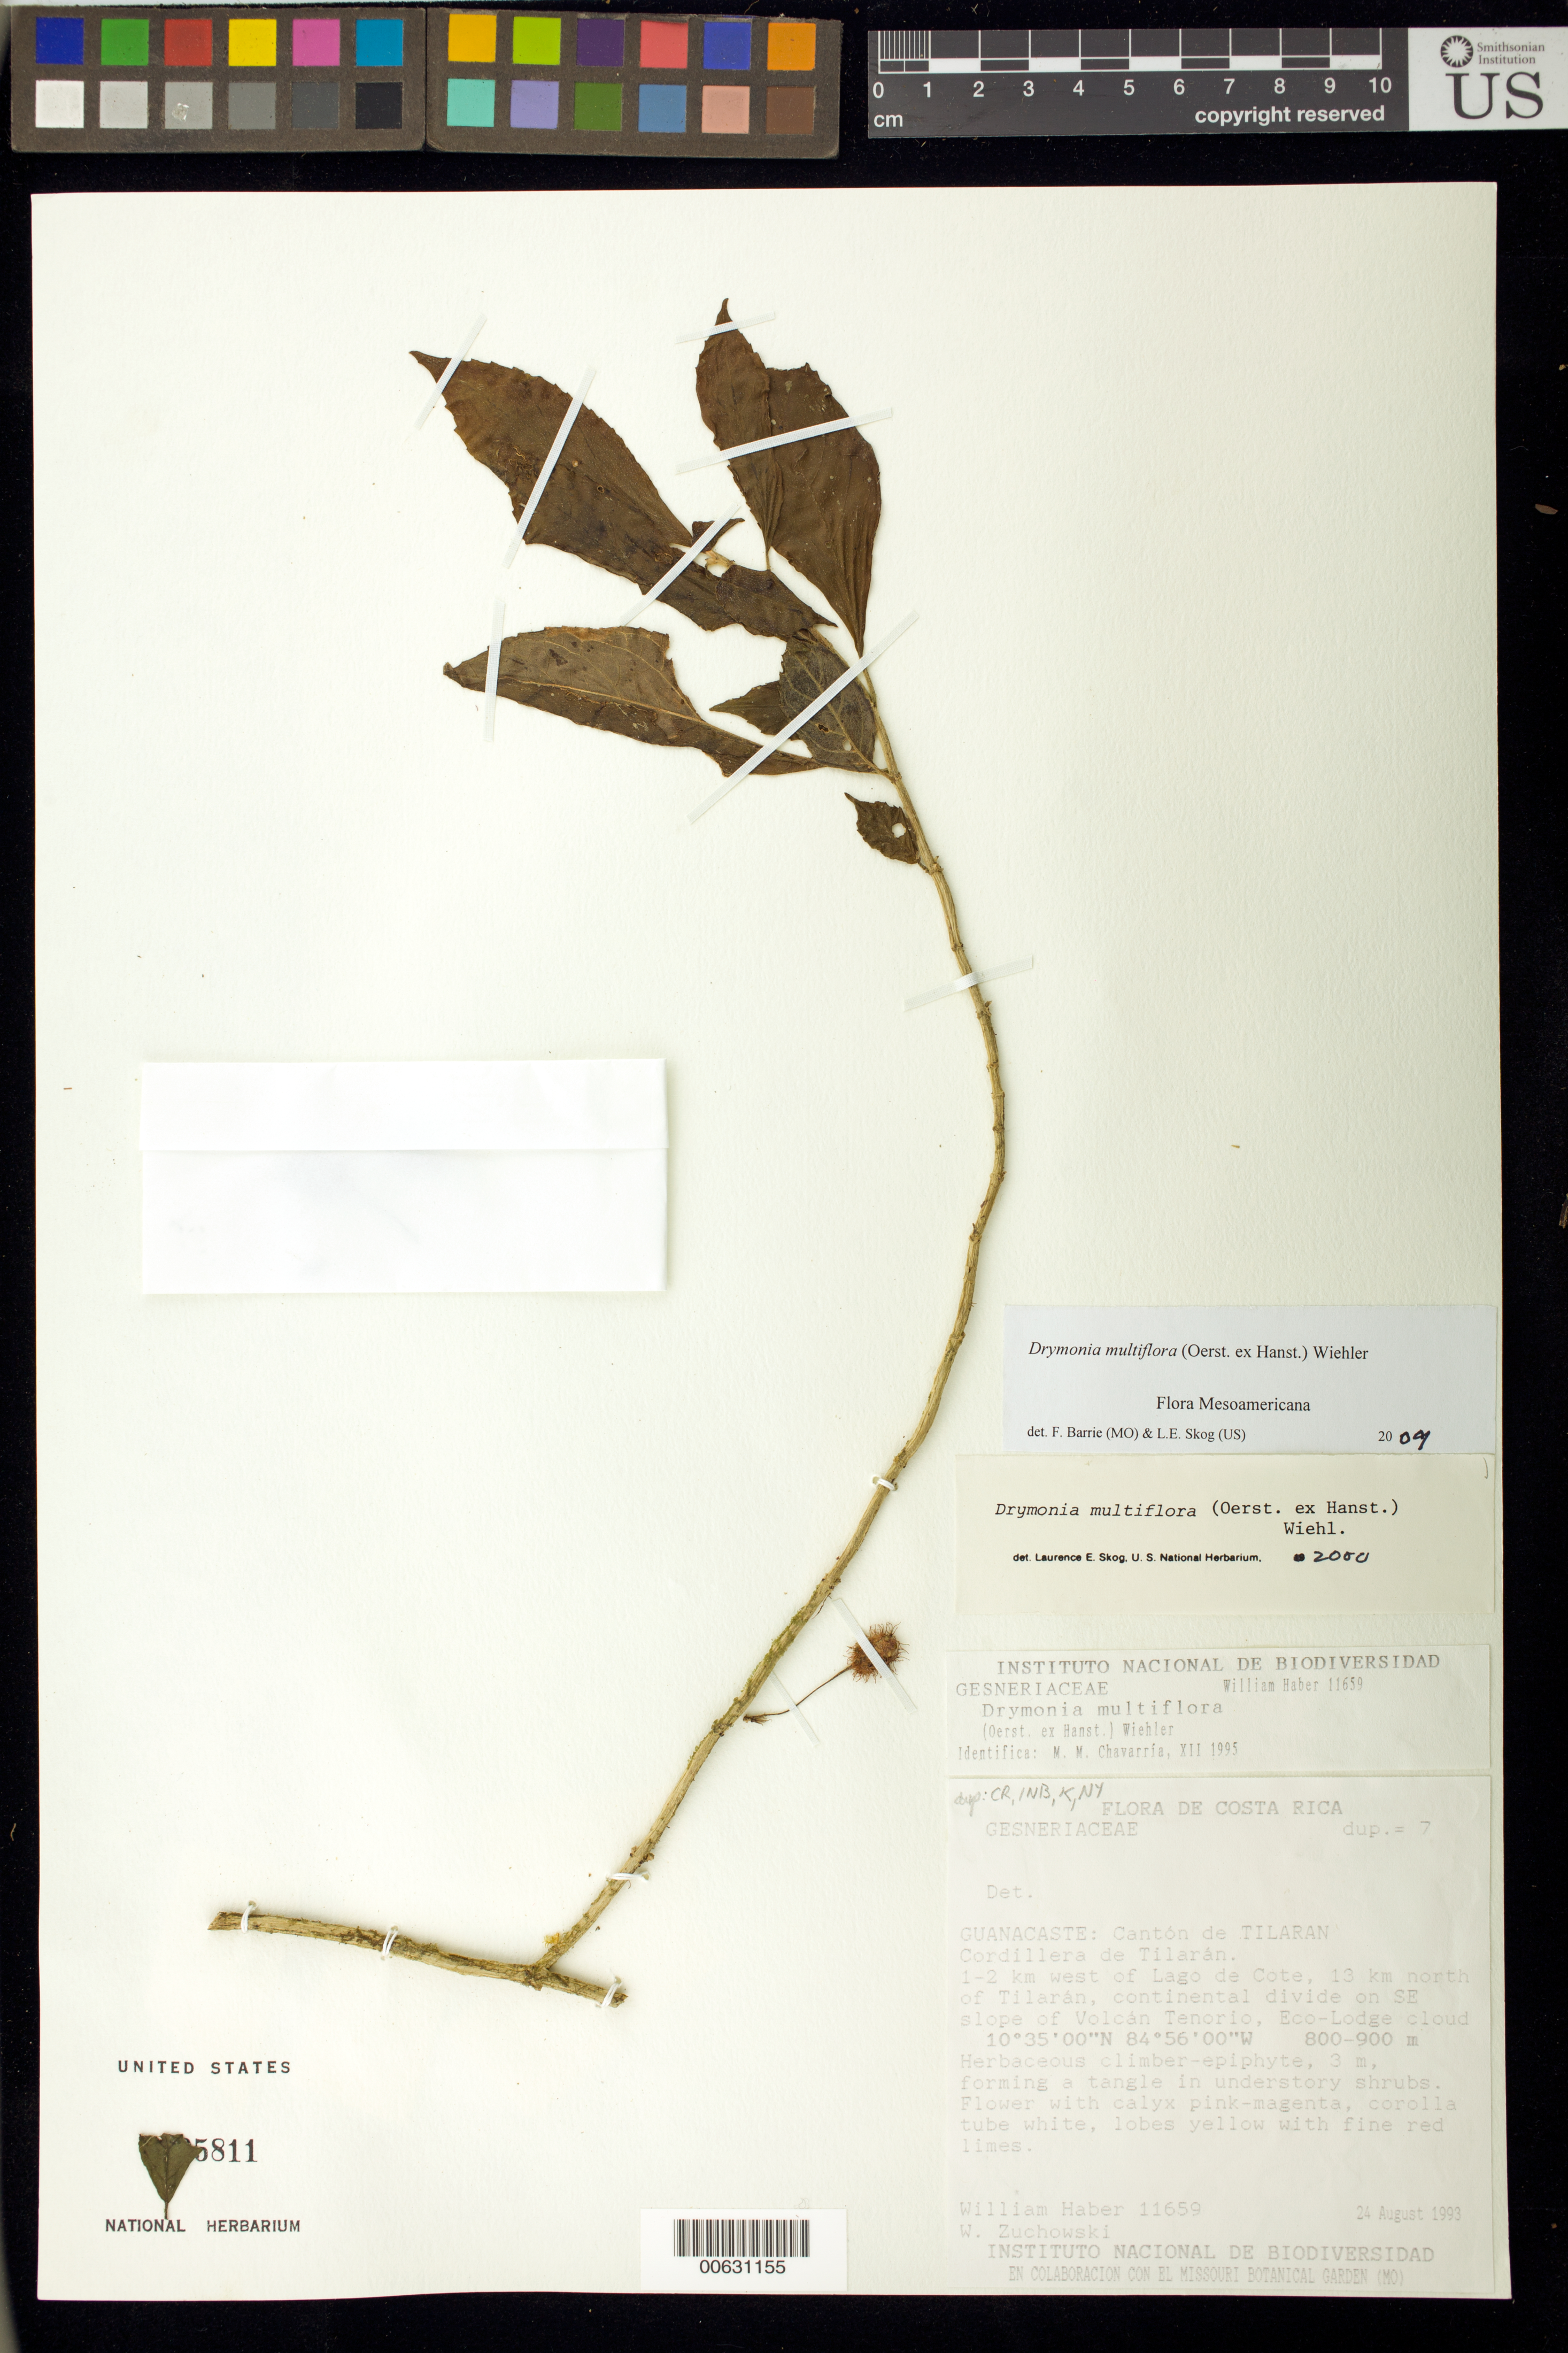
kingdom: Plantae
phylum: Tracheophyta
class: Magnoliopsida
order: Lamiales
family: Gesneriaceae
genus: Drymonia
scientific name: Drymonia multiflora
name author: (Oerst. ex Hanst.) Wiehler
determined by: Skog, Laurence E.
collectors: W. Haber & W. Zuchowski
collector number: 11659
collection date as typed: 24 Aug 1993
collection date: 1993-08-24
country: Costa Rica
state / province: Guanacaste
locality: Cantón de Tilaran, Cordillera de Tilarán, 1-2 km west of Lago de Cote, 13 km north of Tilarán, continental divide on SE slope of Volcán Tenorio, Eco-Lodge cloud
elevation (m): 800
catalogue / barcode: US 3395811